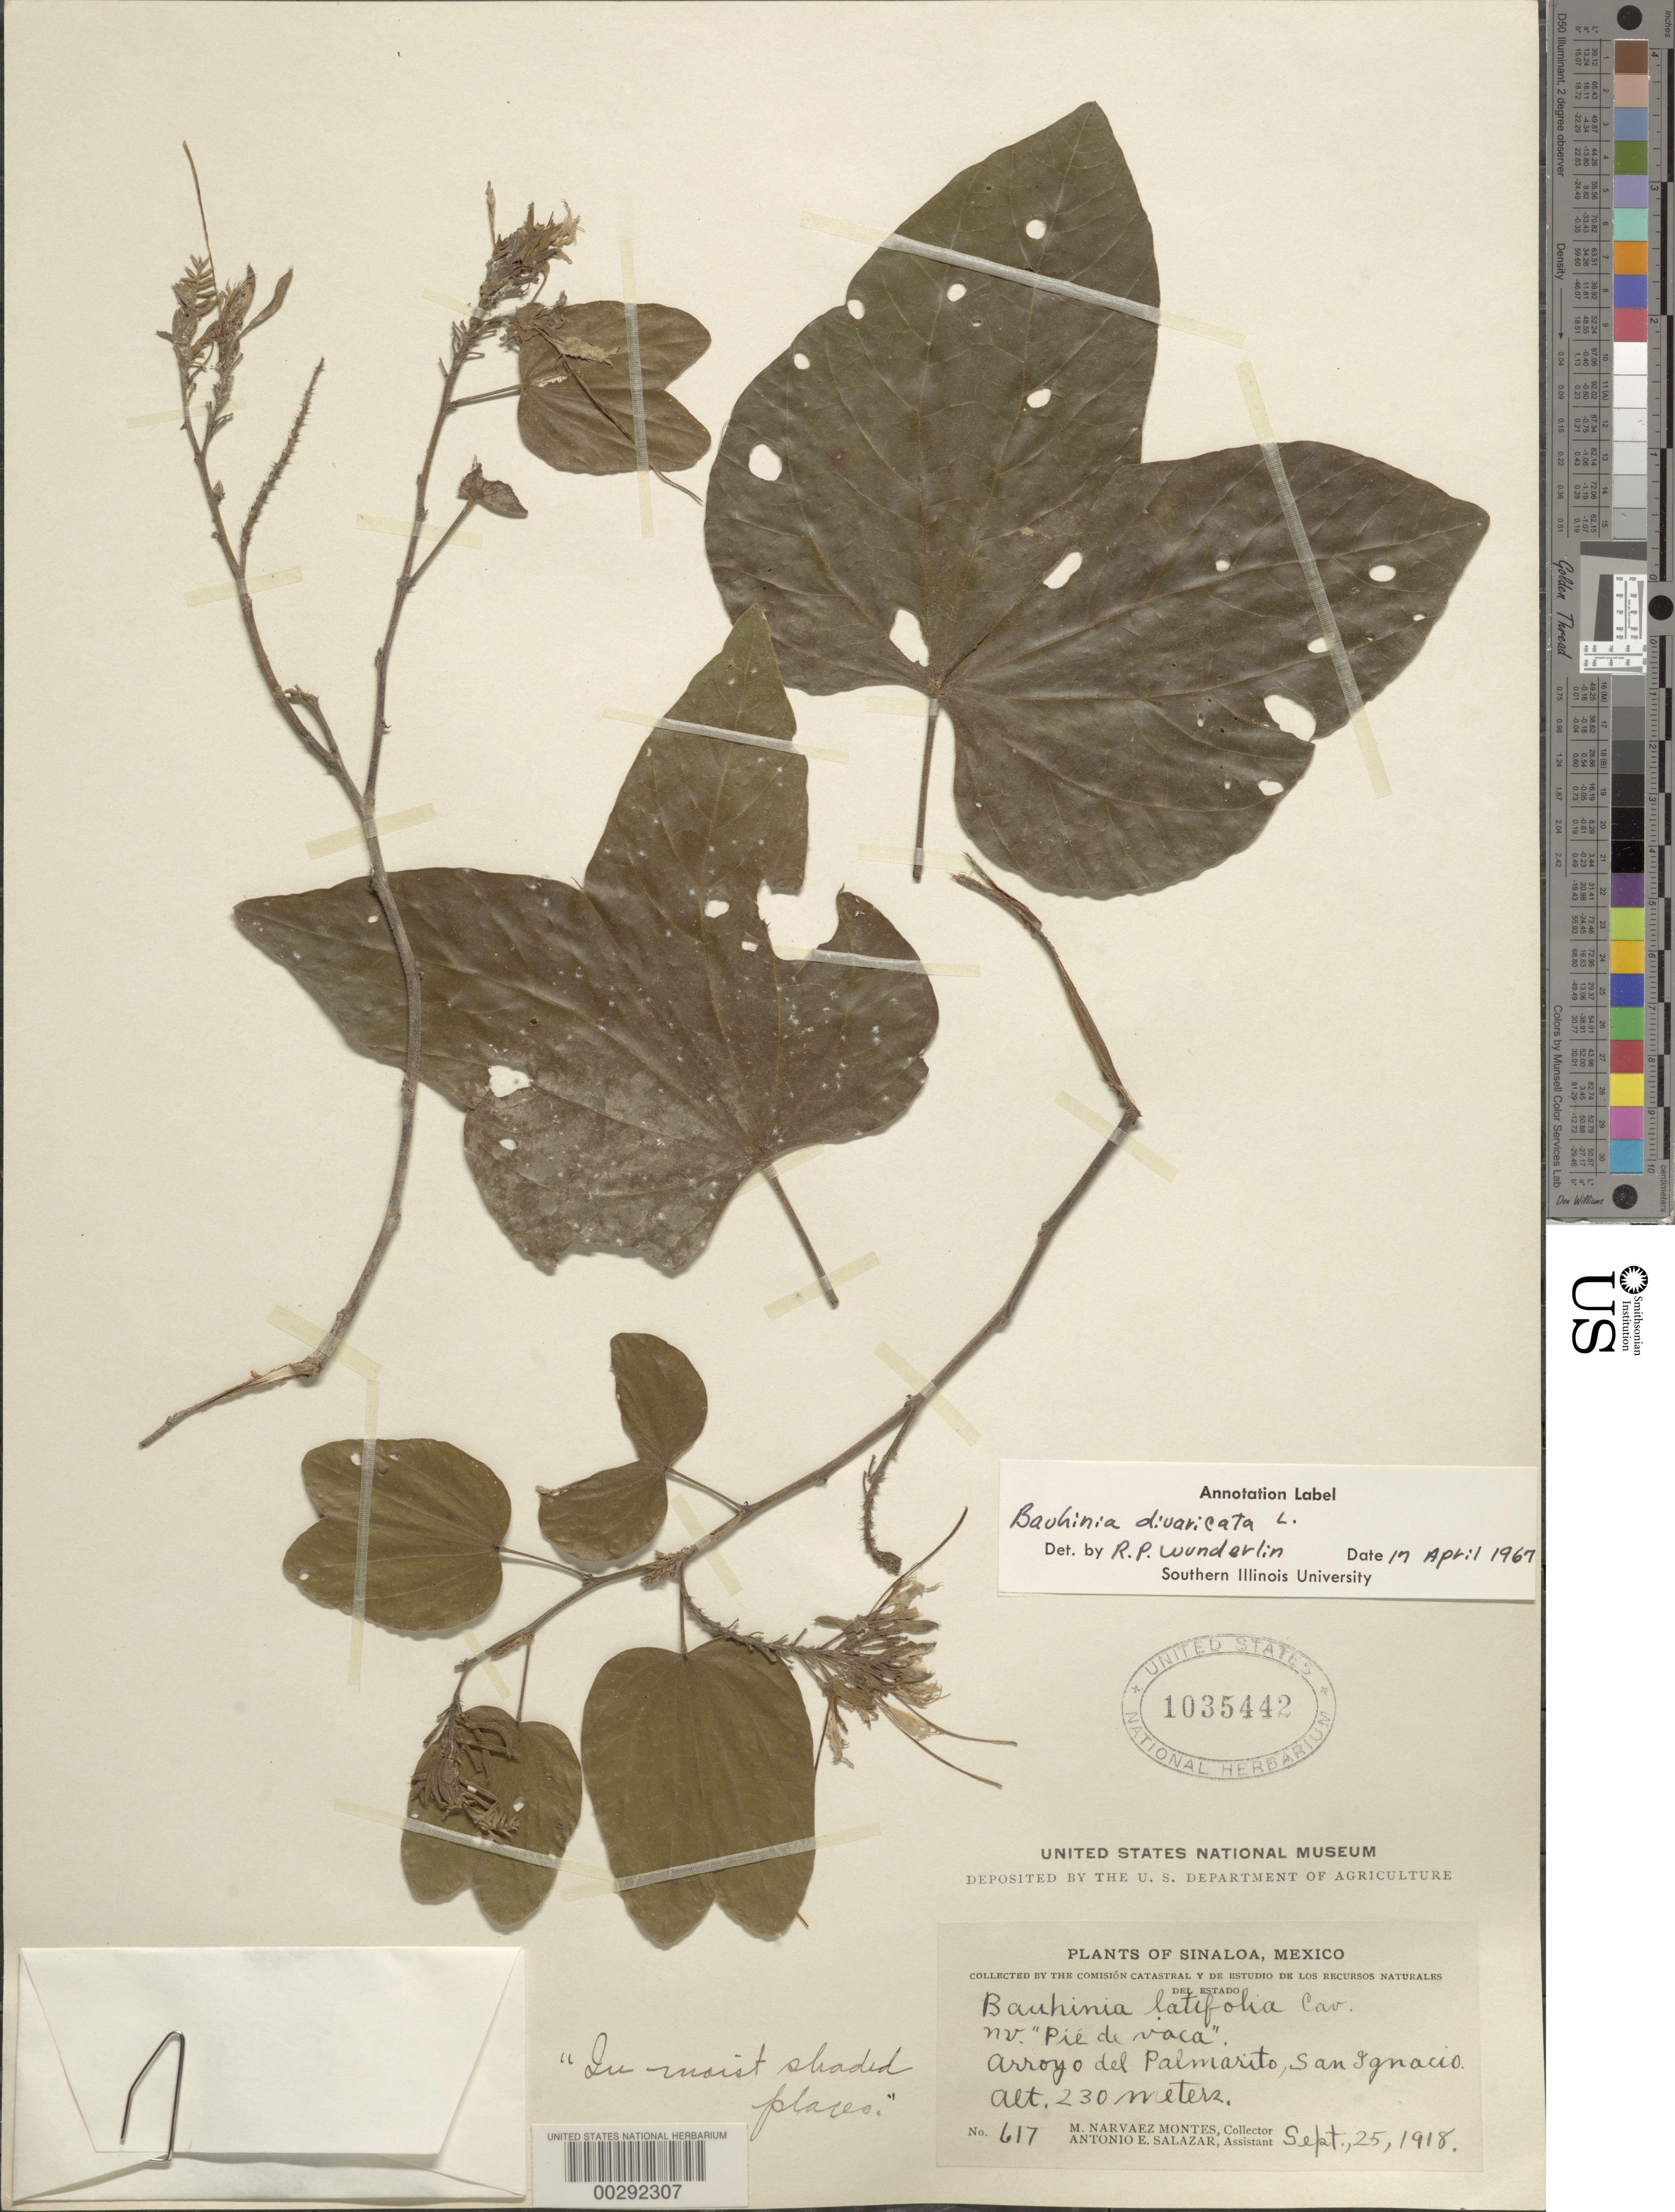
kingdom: Plantae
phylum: Tracheophyta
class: Magnoliopsida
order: Fabales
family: Fabaceae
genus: Bauhinia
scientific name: Bauhinia divaricata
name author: L.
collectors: M. Montes & A. E. Salazar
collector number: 617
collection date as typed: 25 Sep 1918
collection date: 1918-09-25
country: Mexico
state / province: Sinaloa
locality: Arroyo del Palmarito, San Ignacio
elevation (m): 230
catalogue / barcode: US 1035442